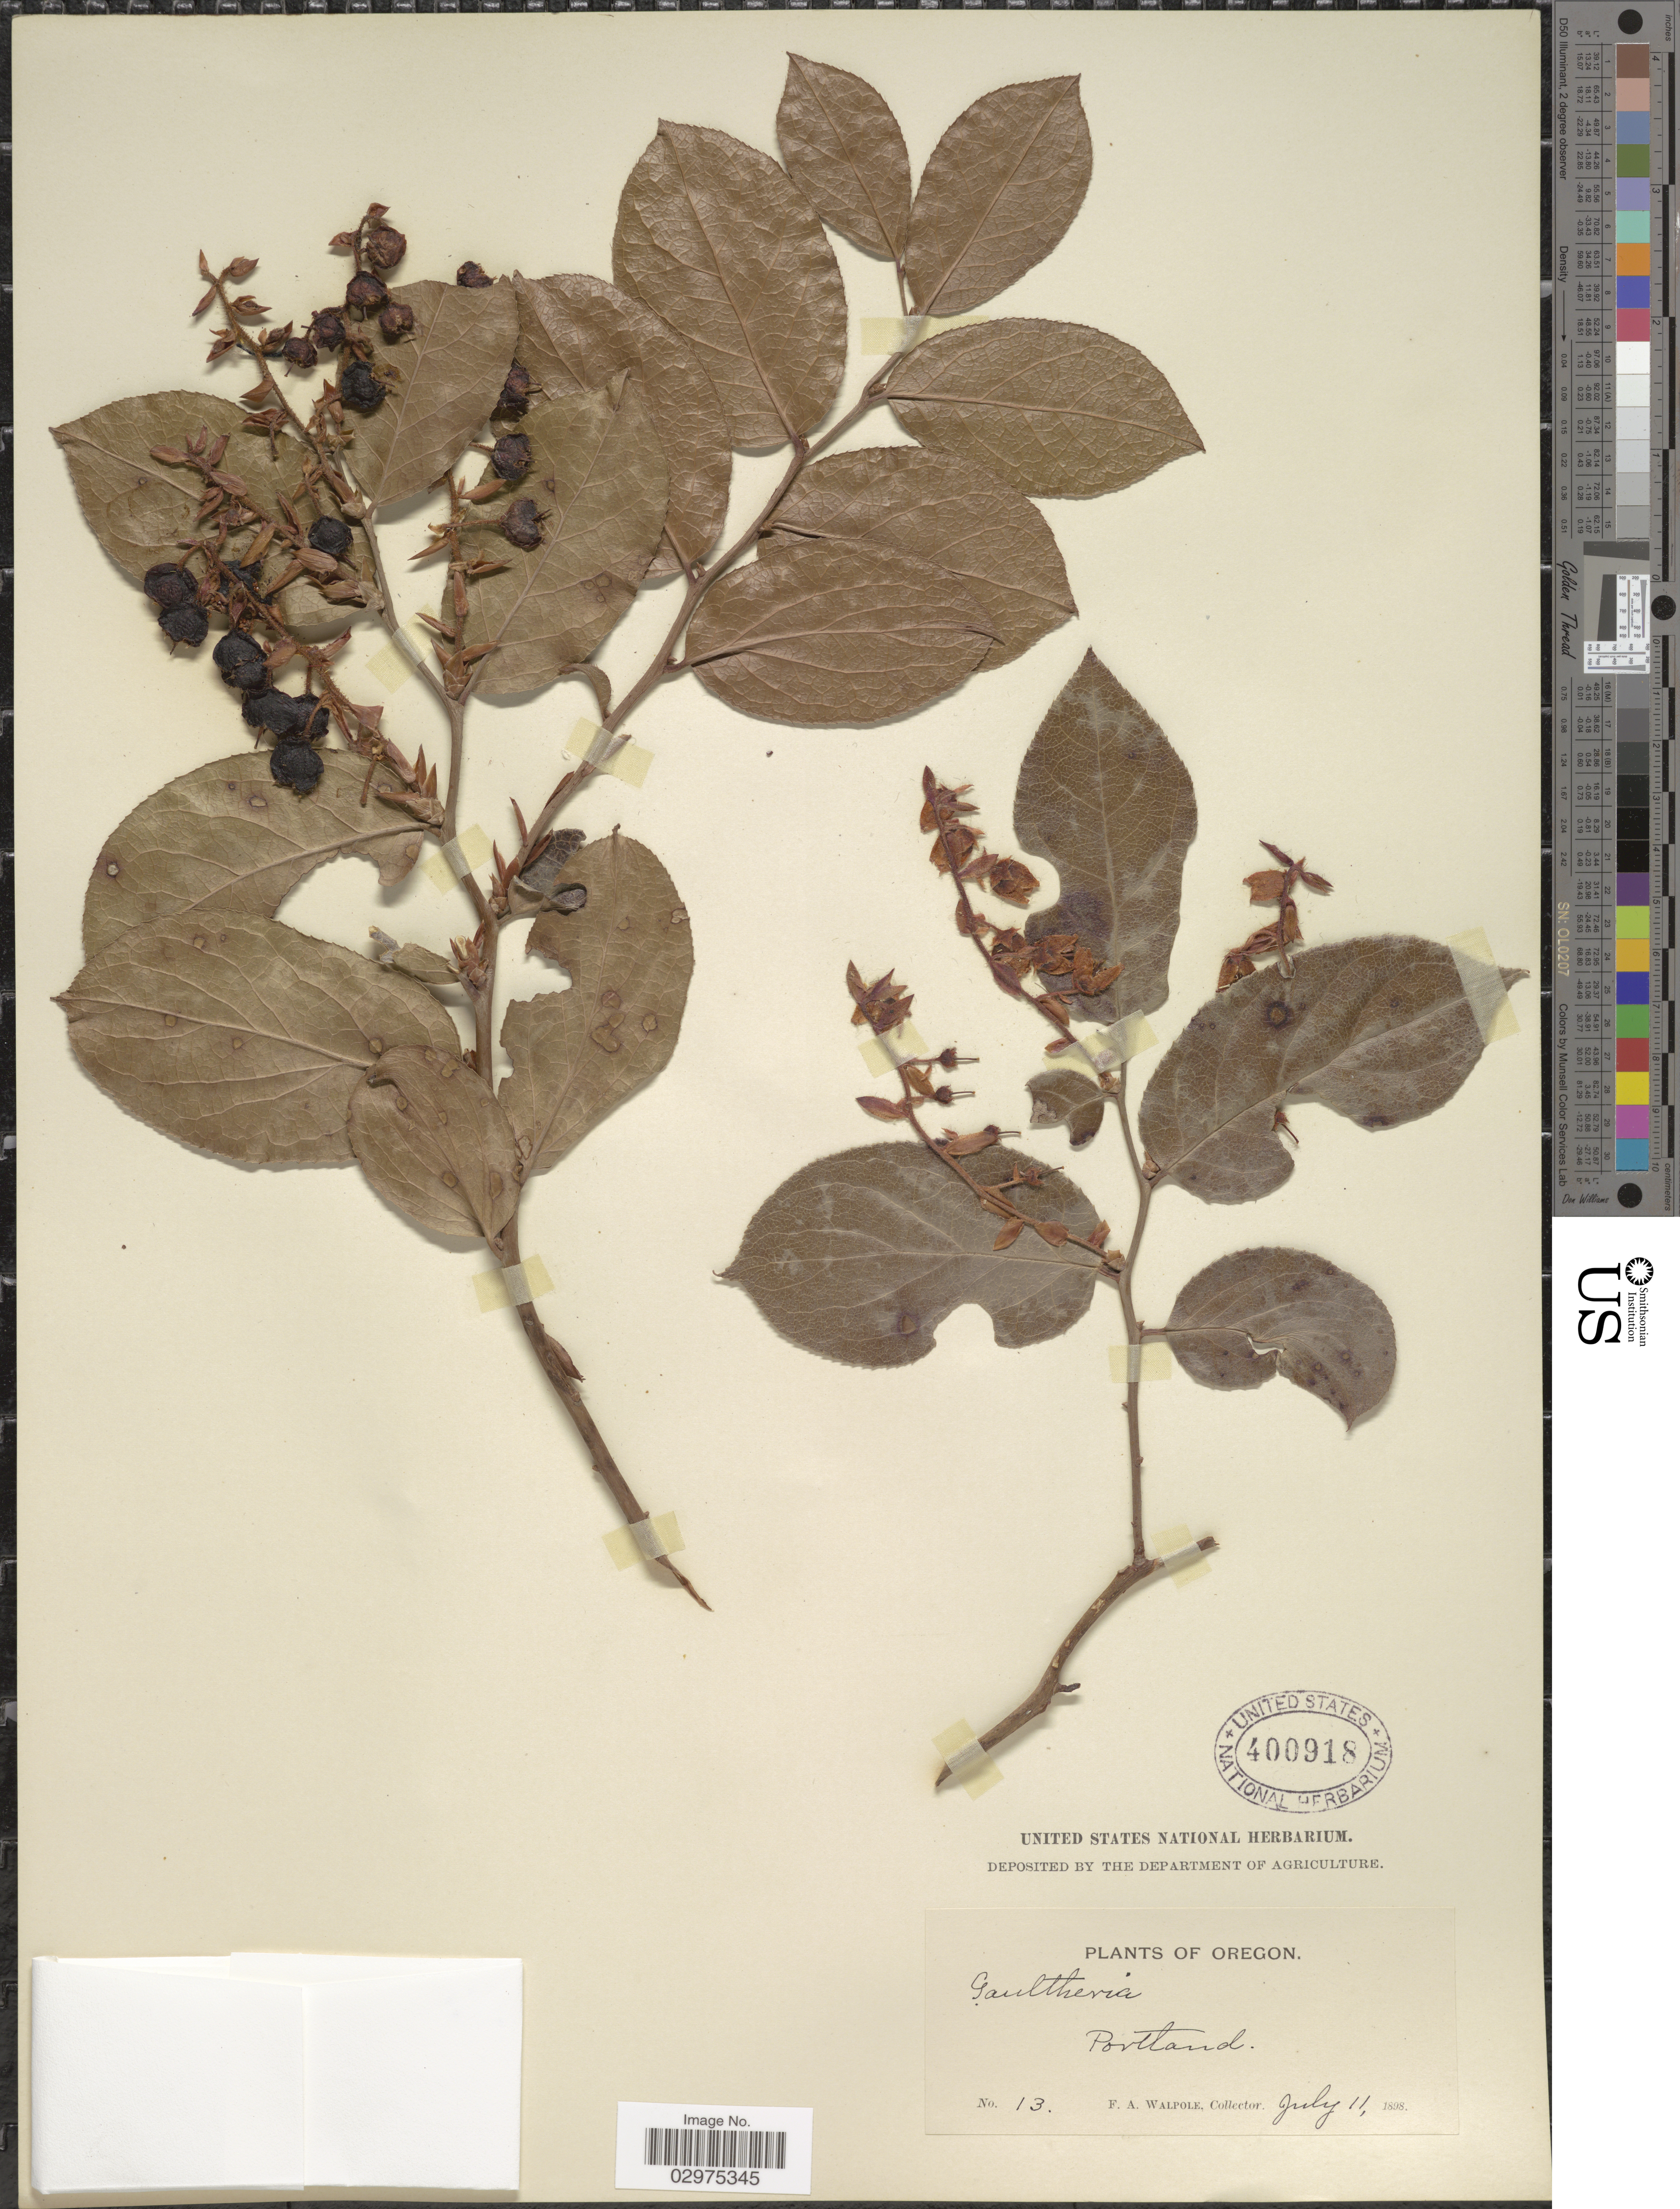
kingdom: Plantae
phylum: Tracheophyta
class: Magnoliopsida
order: Ericales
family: Ericaceae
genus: Gaultheria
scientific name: Gaultheria shallon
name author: Pursh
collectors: F. Walpole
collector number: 13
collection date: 1898-07-11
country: United States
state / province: Oregon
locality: Portland.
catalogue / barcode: US 400918